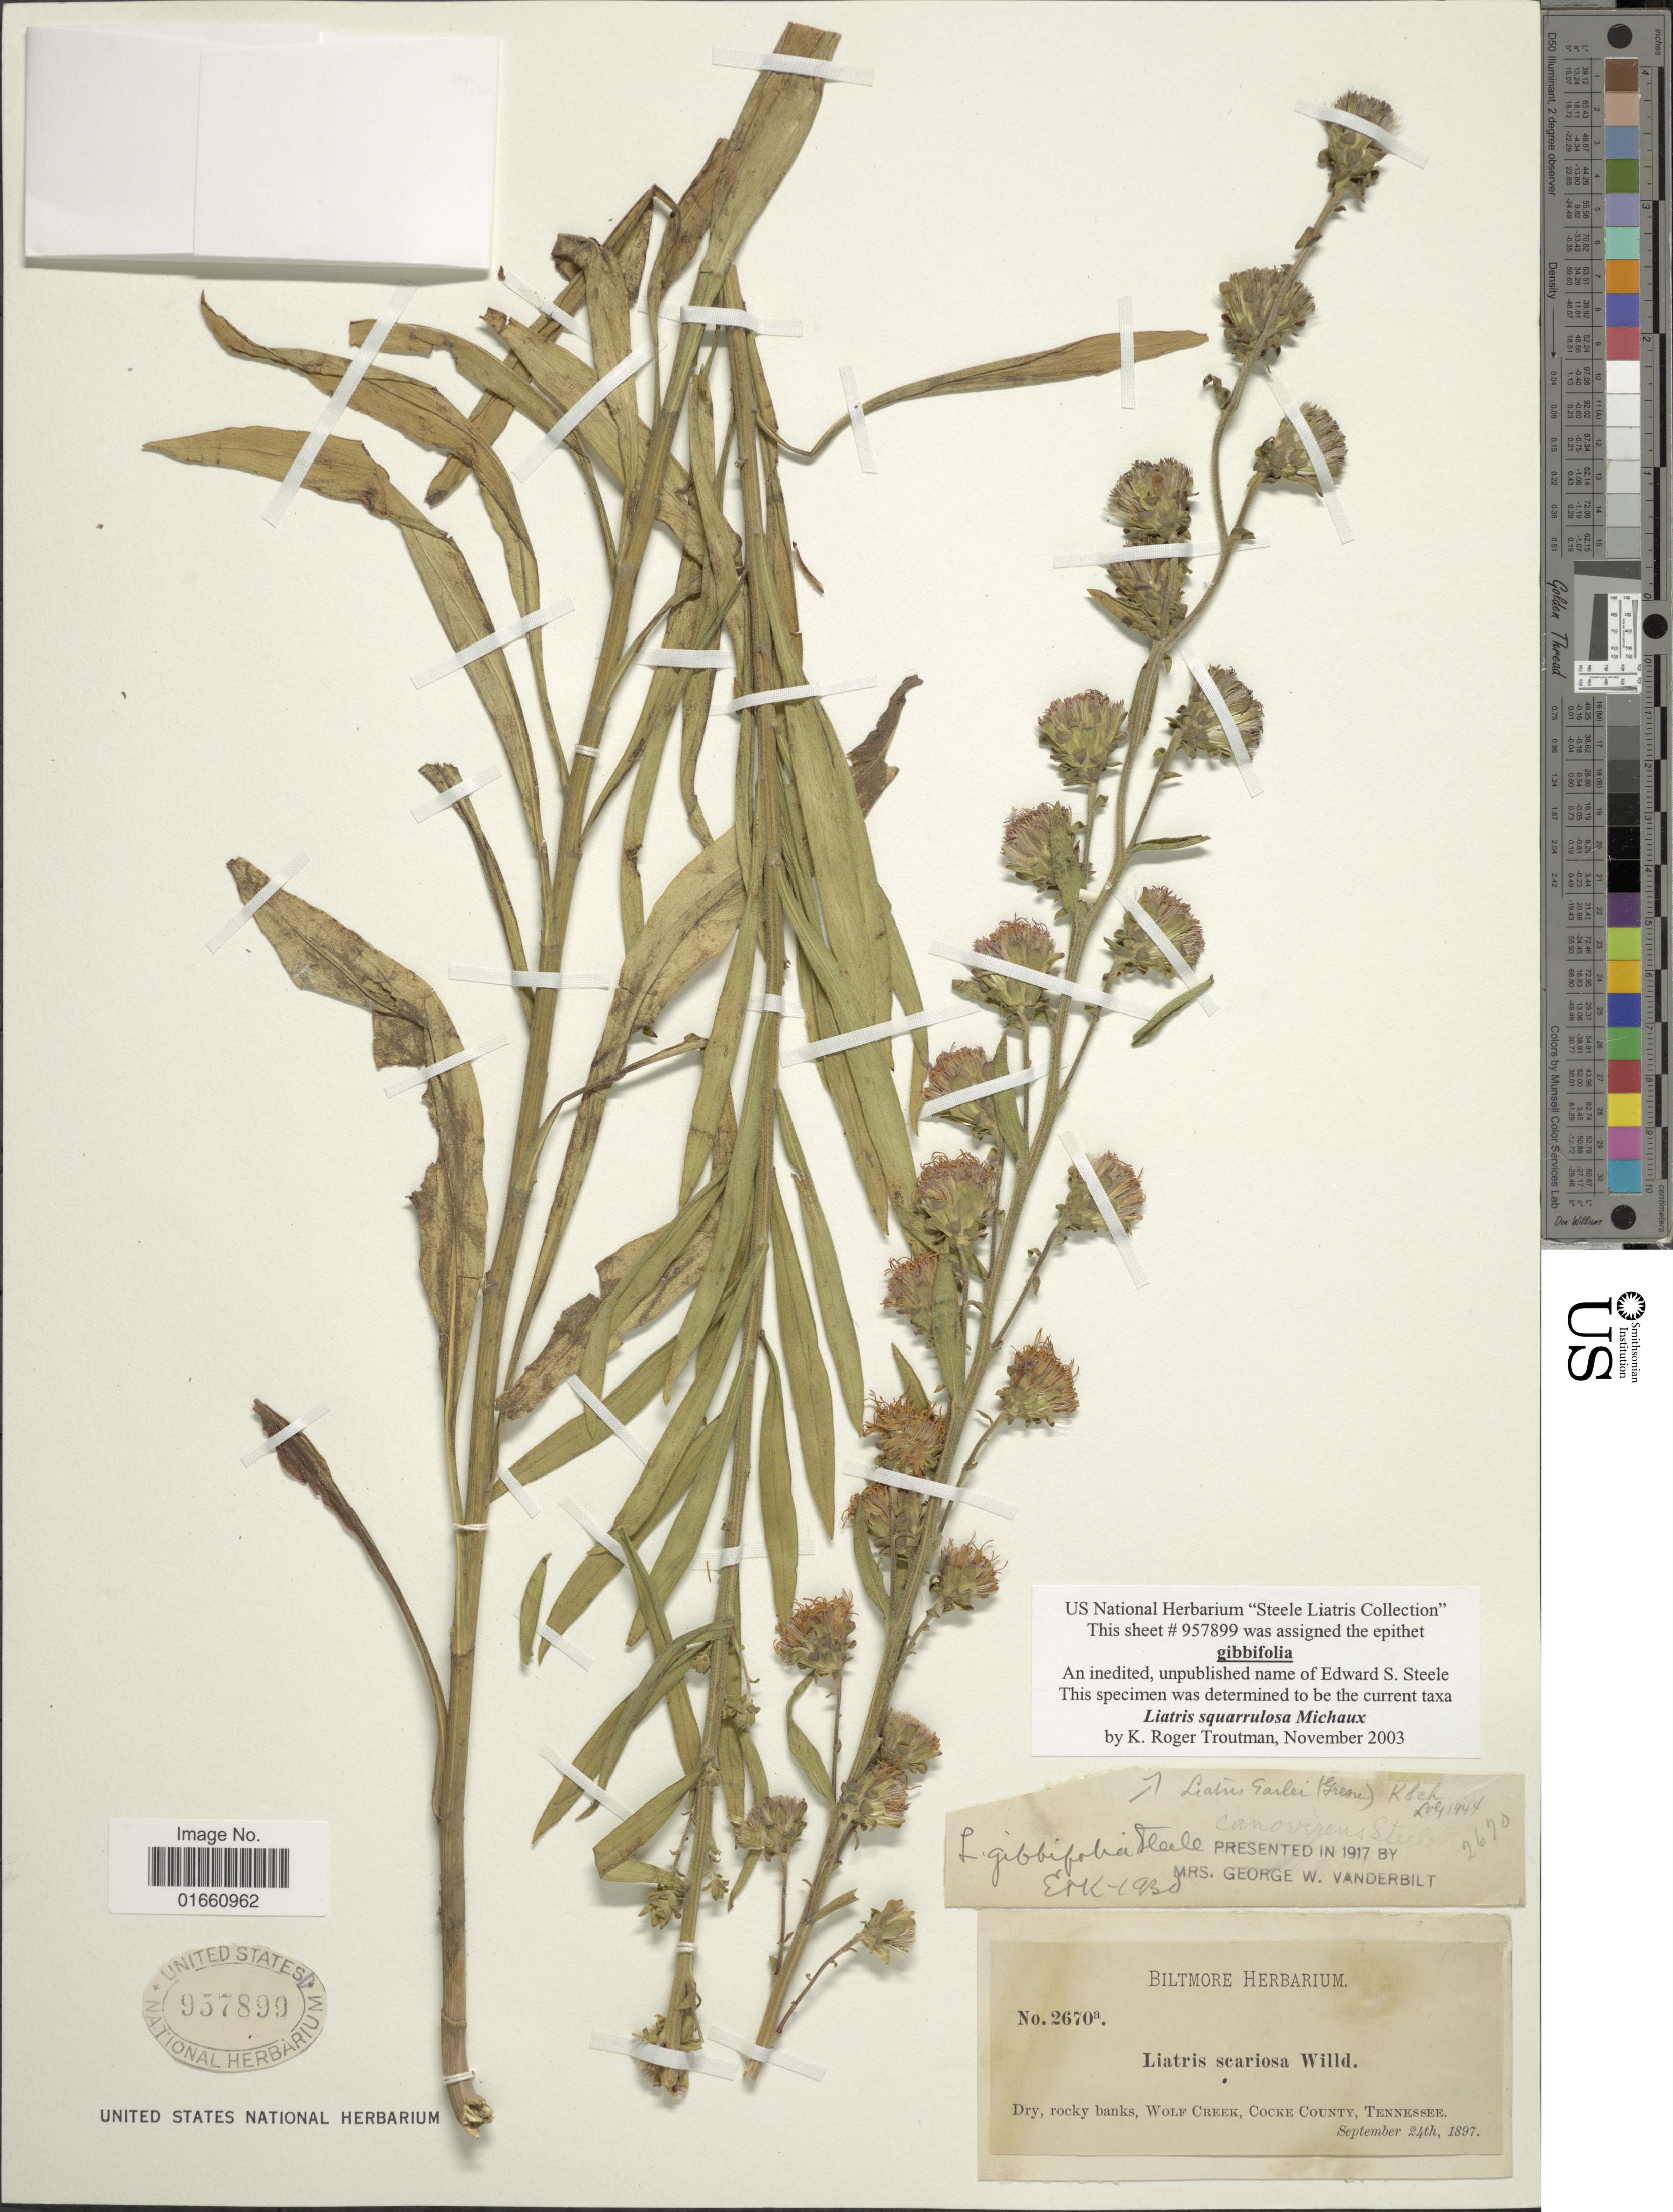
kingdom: Plantae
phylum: Tracheophyta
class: Magnoliopsida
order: Asterales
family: Asteraceae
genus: Liatris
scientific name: Liatris squarrulosa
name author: Michx.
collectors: ex herb. Biltmore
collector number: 2670a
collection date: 1897-09-24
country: United States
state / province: Tennessee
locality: Dry, rocky banks, Wolf Creek, Cocke County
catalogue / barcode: US 957899